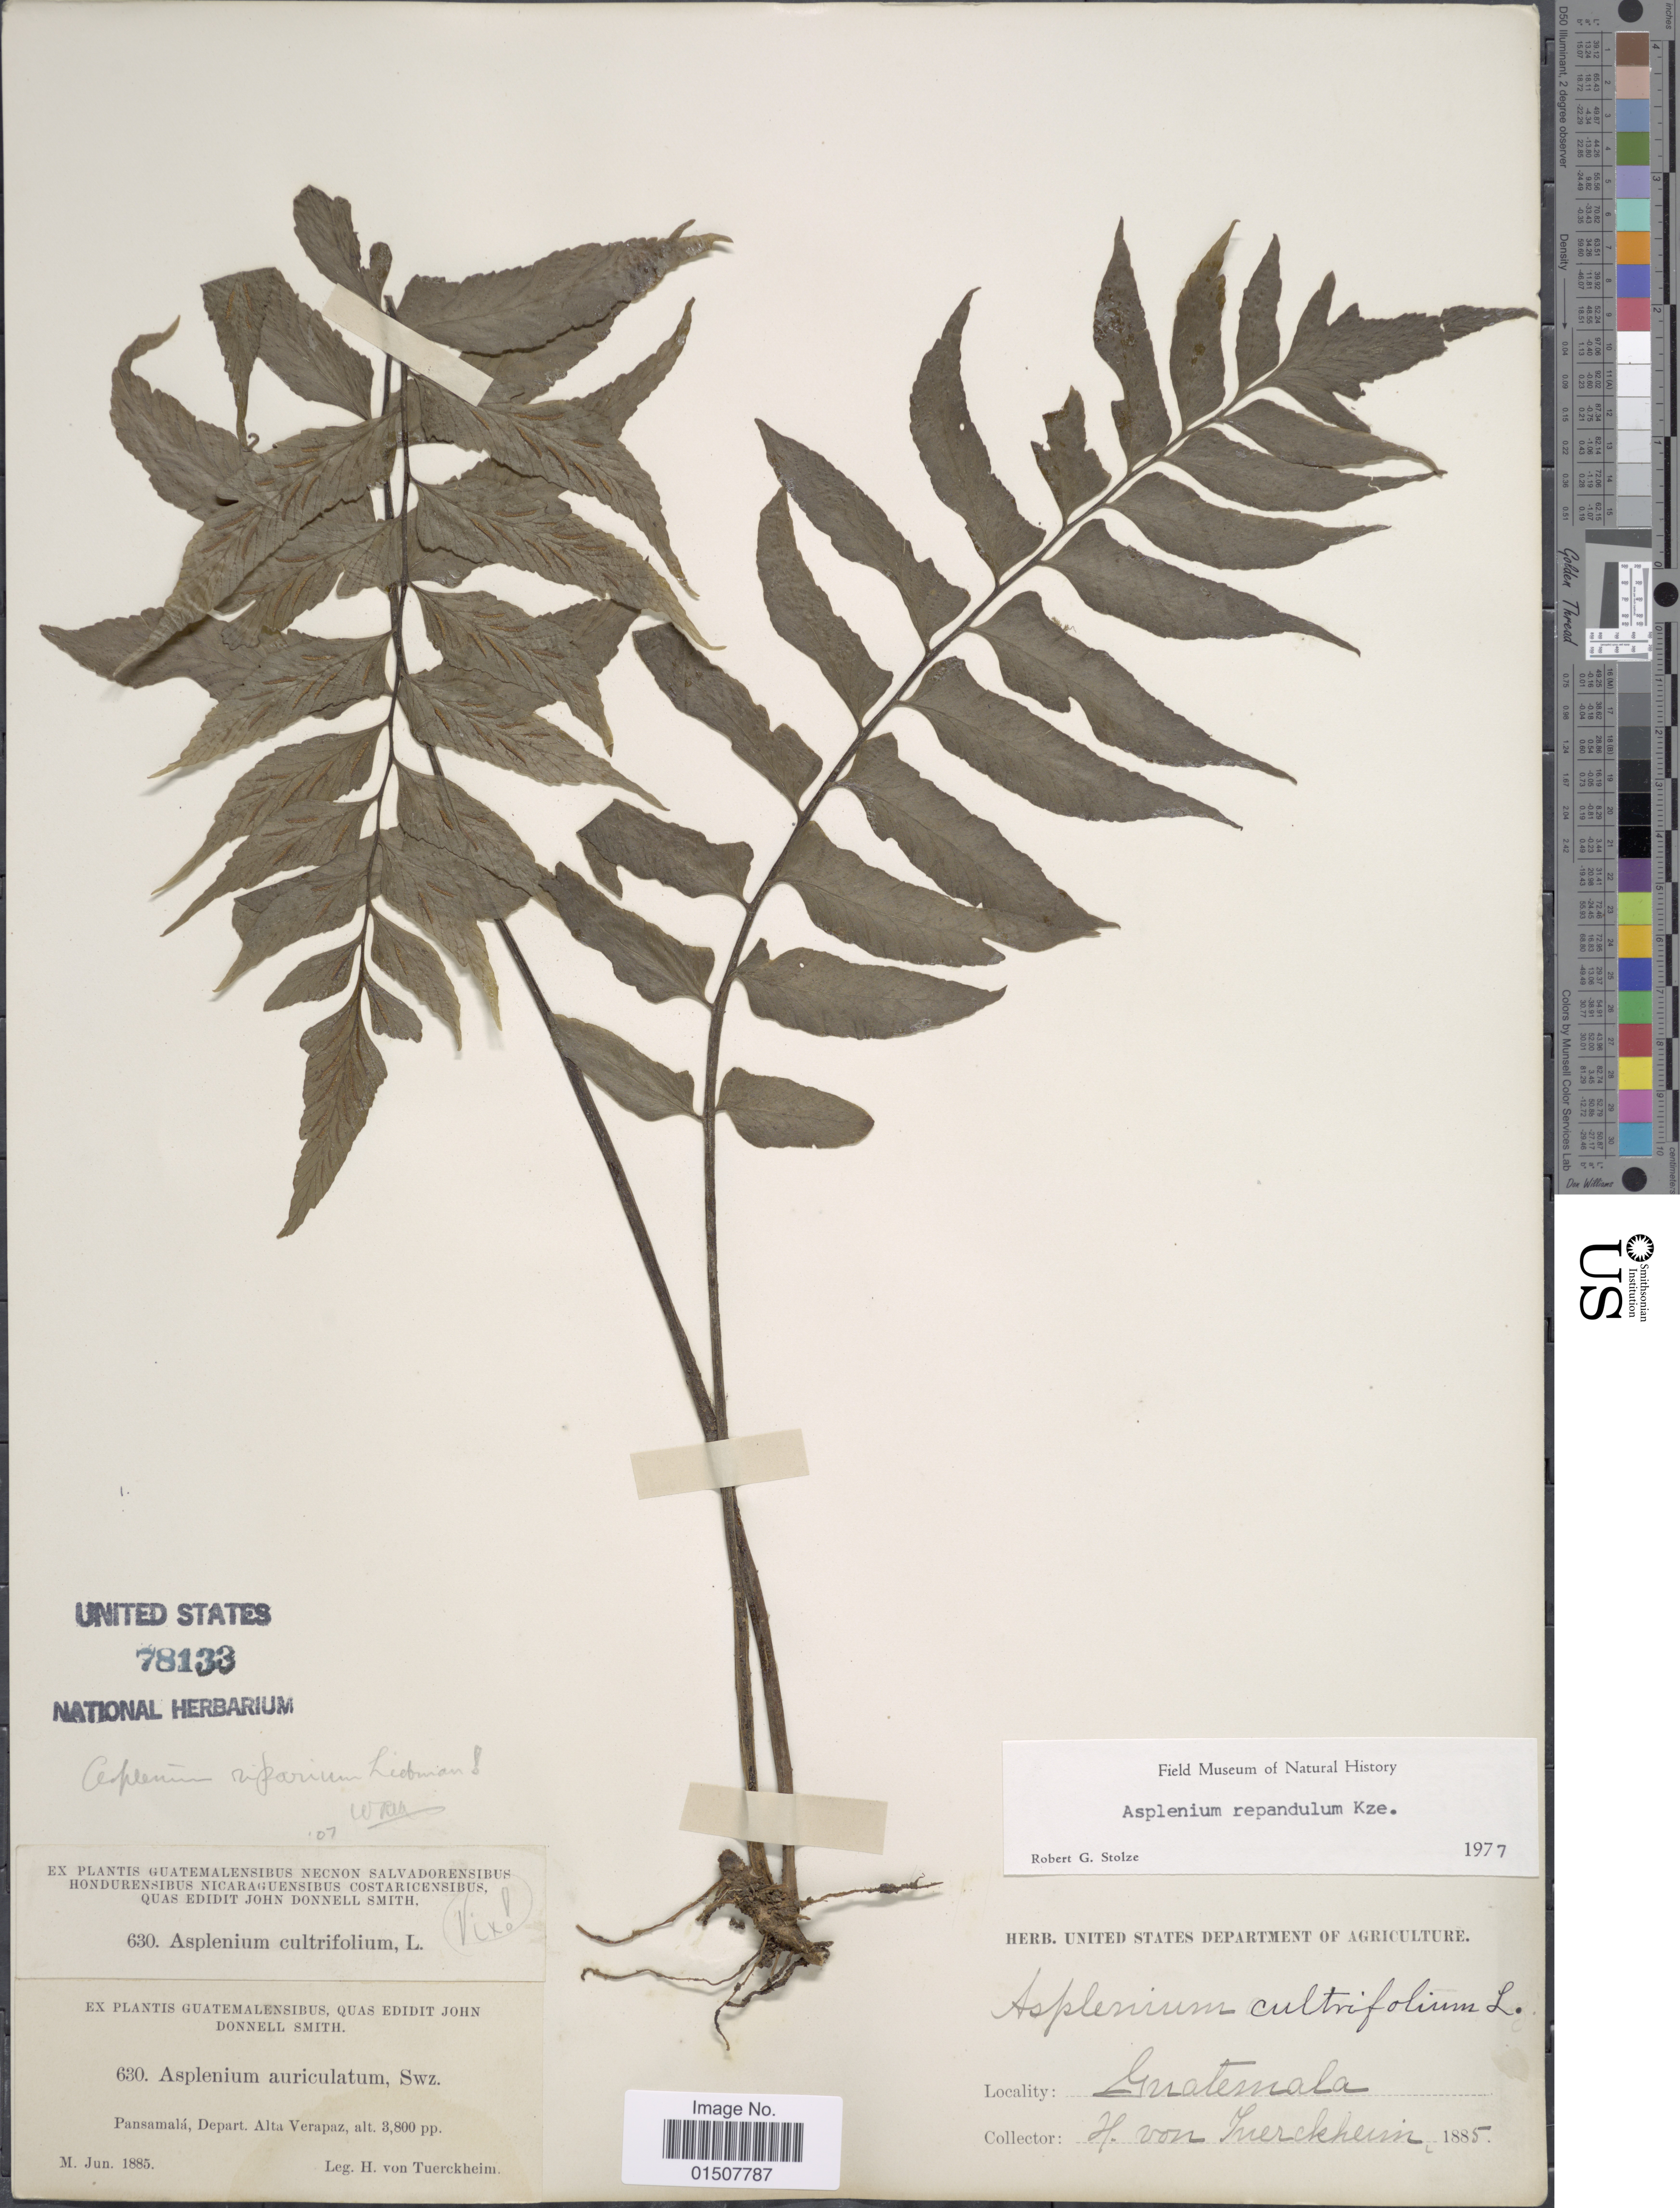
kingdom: Plantae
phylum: Tracheophyta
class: Polypodiopsida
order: Polypodiales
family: Aspleniaceae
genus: Asplenium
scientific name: Asplenium riparium Brack., nom. illeg.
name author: Brack. in Wilkes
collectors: H. von Türckheim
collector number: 630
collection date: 1885-06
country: Guatemala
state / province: Alta Verapaz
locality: Pansamala, Depart. Alta Verapaz.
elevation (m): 1158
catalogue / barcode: US 78133